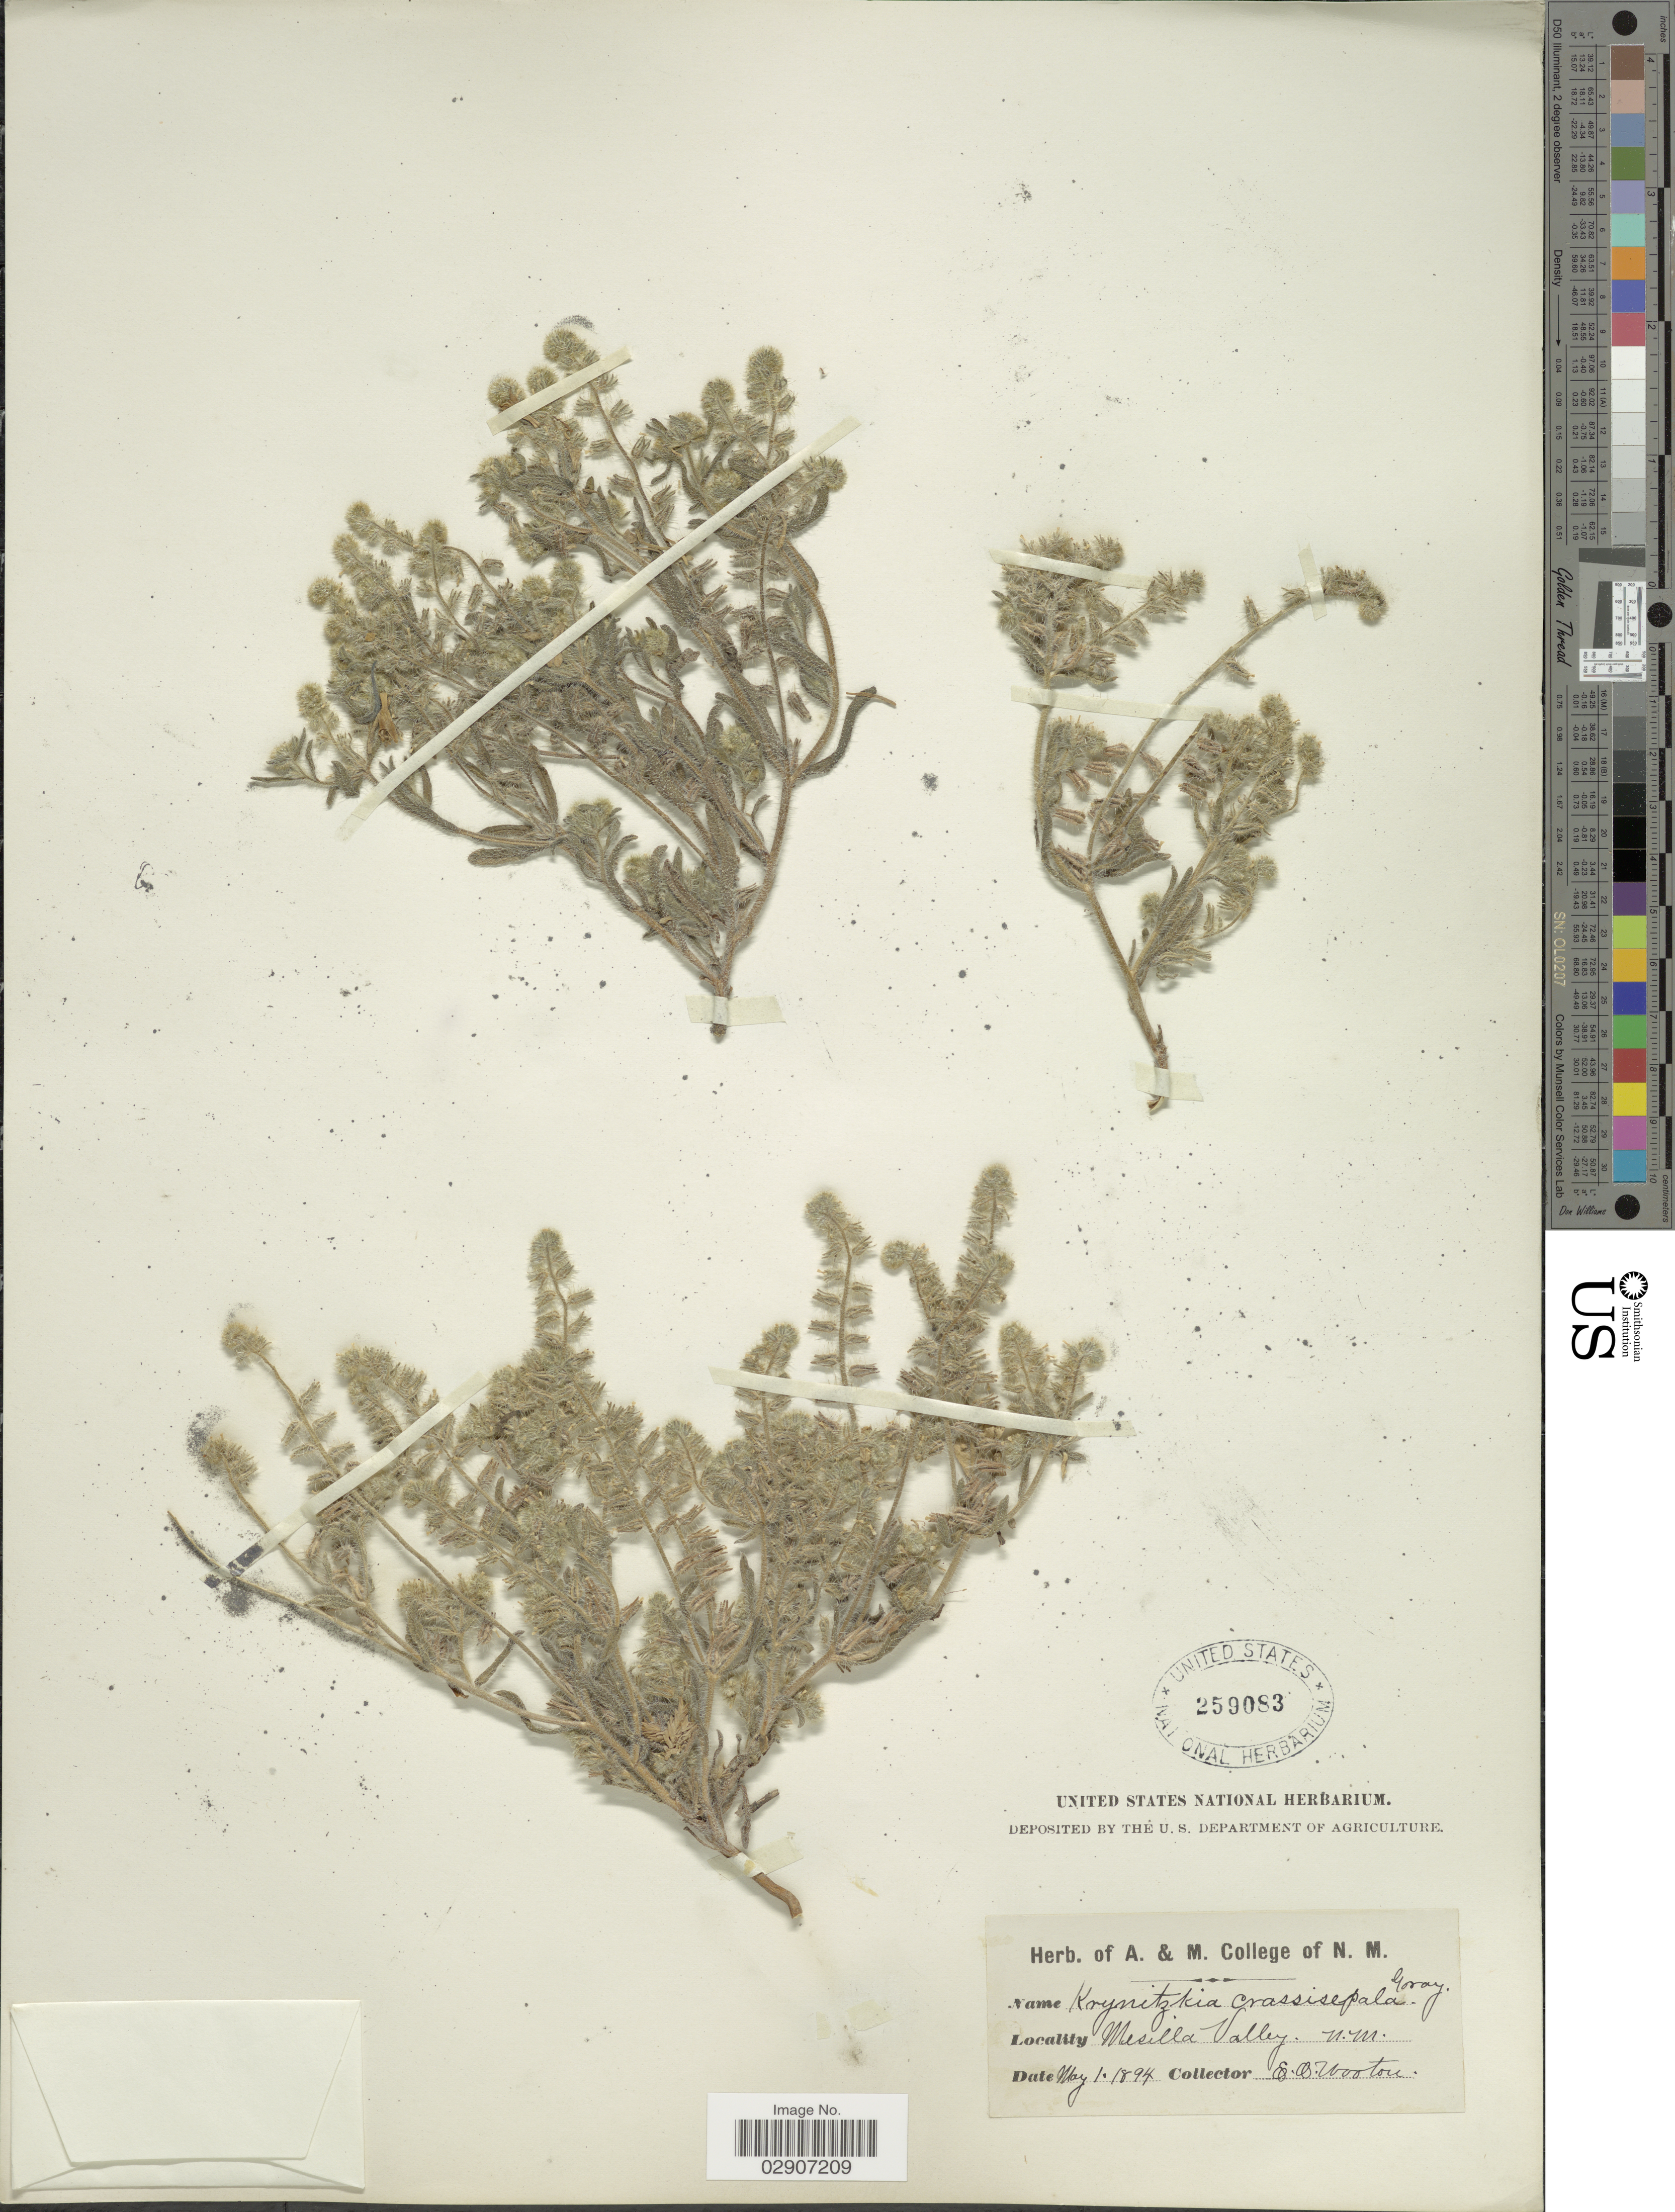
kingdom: Plantae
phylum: Tracheophyta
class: Magnoliopsida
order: Boraginales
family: Boraginaceae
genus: Cryptantha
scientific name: Cryptantha crassisepala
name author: (Torr. & A. Gray) Greene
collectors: E. O. Wooton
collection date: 1884-05-01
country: United States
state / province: New Mexico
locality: Mesilla Valley.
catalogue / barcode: US 259083